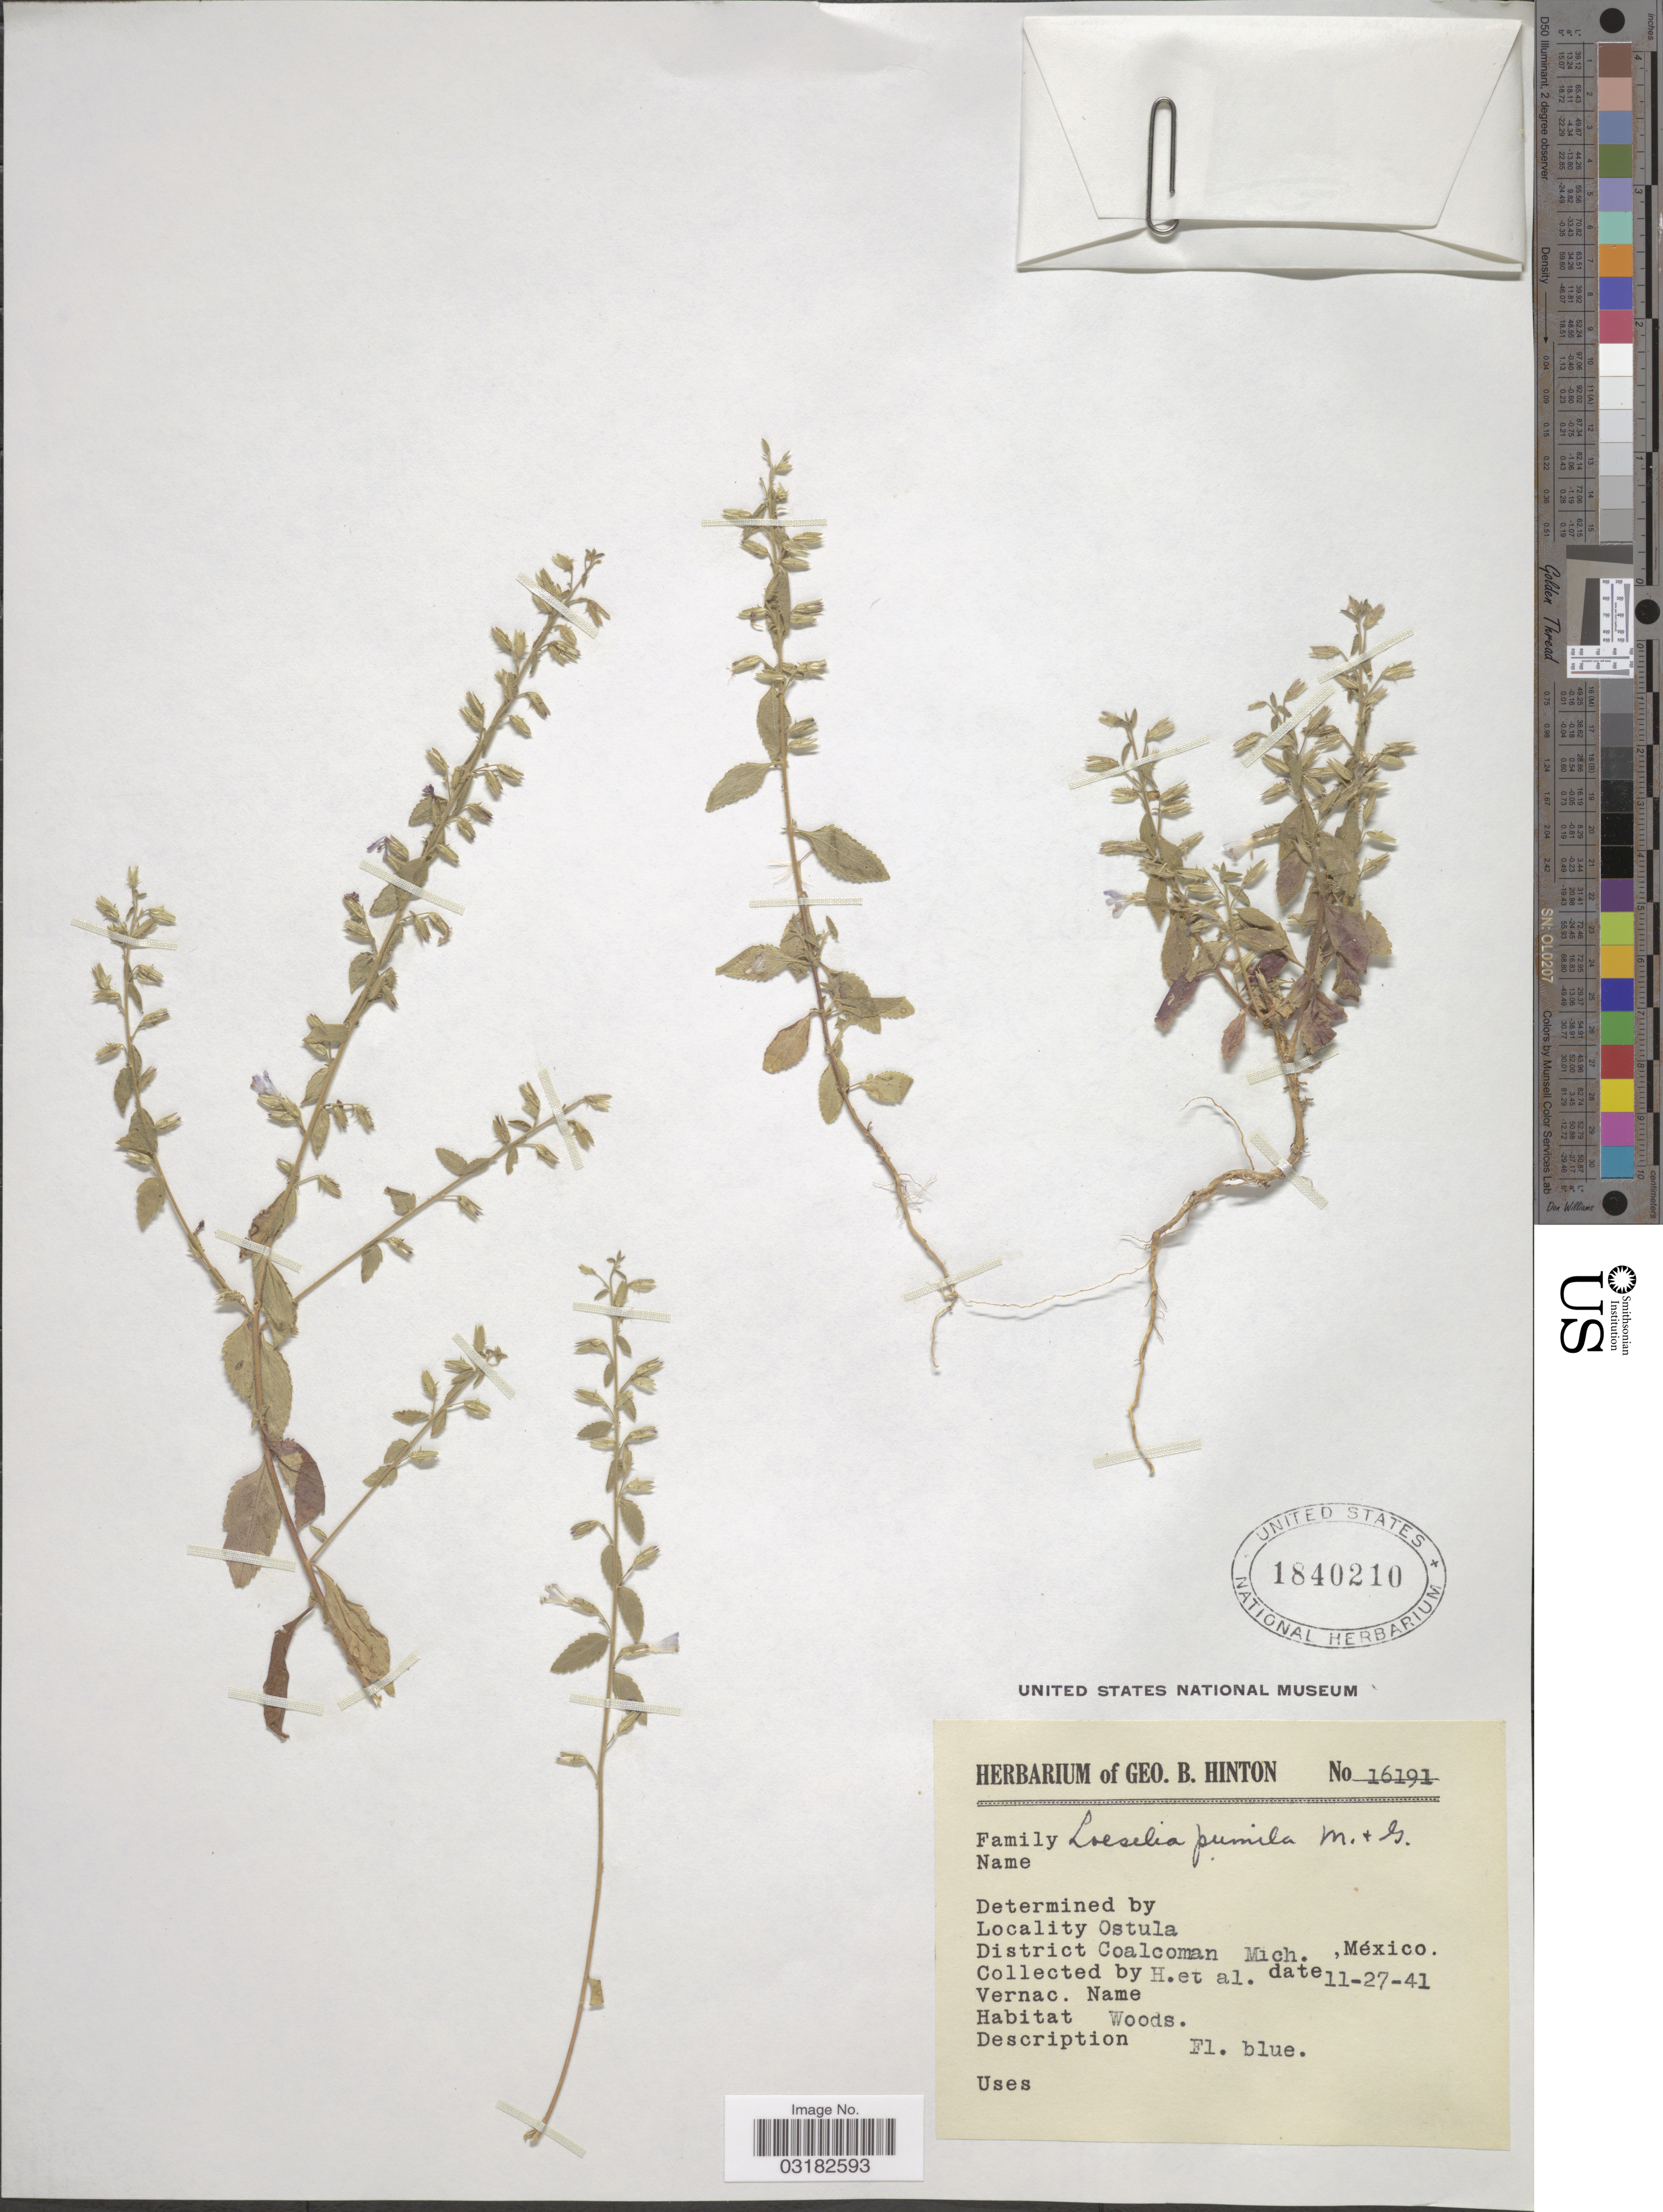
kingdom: Plantae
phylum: Tracheophyta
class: Magnoliopsida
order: Ericales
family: Polemoniaceae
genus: Loeselia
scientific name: Loeselia pumila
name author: (M. Martens & Galeotti) Walp.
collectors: G. B. Hinton & et al.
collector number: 16191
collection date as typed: Transcribed d/m/y: 27/11/41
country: Mexico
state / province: Michoacán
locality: Ostula, District Coalcoman Mich. Woods.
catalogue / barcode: US 1840210